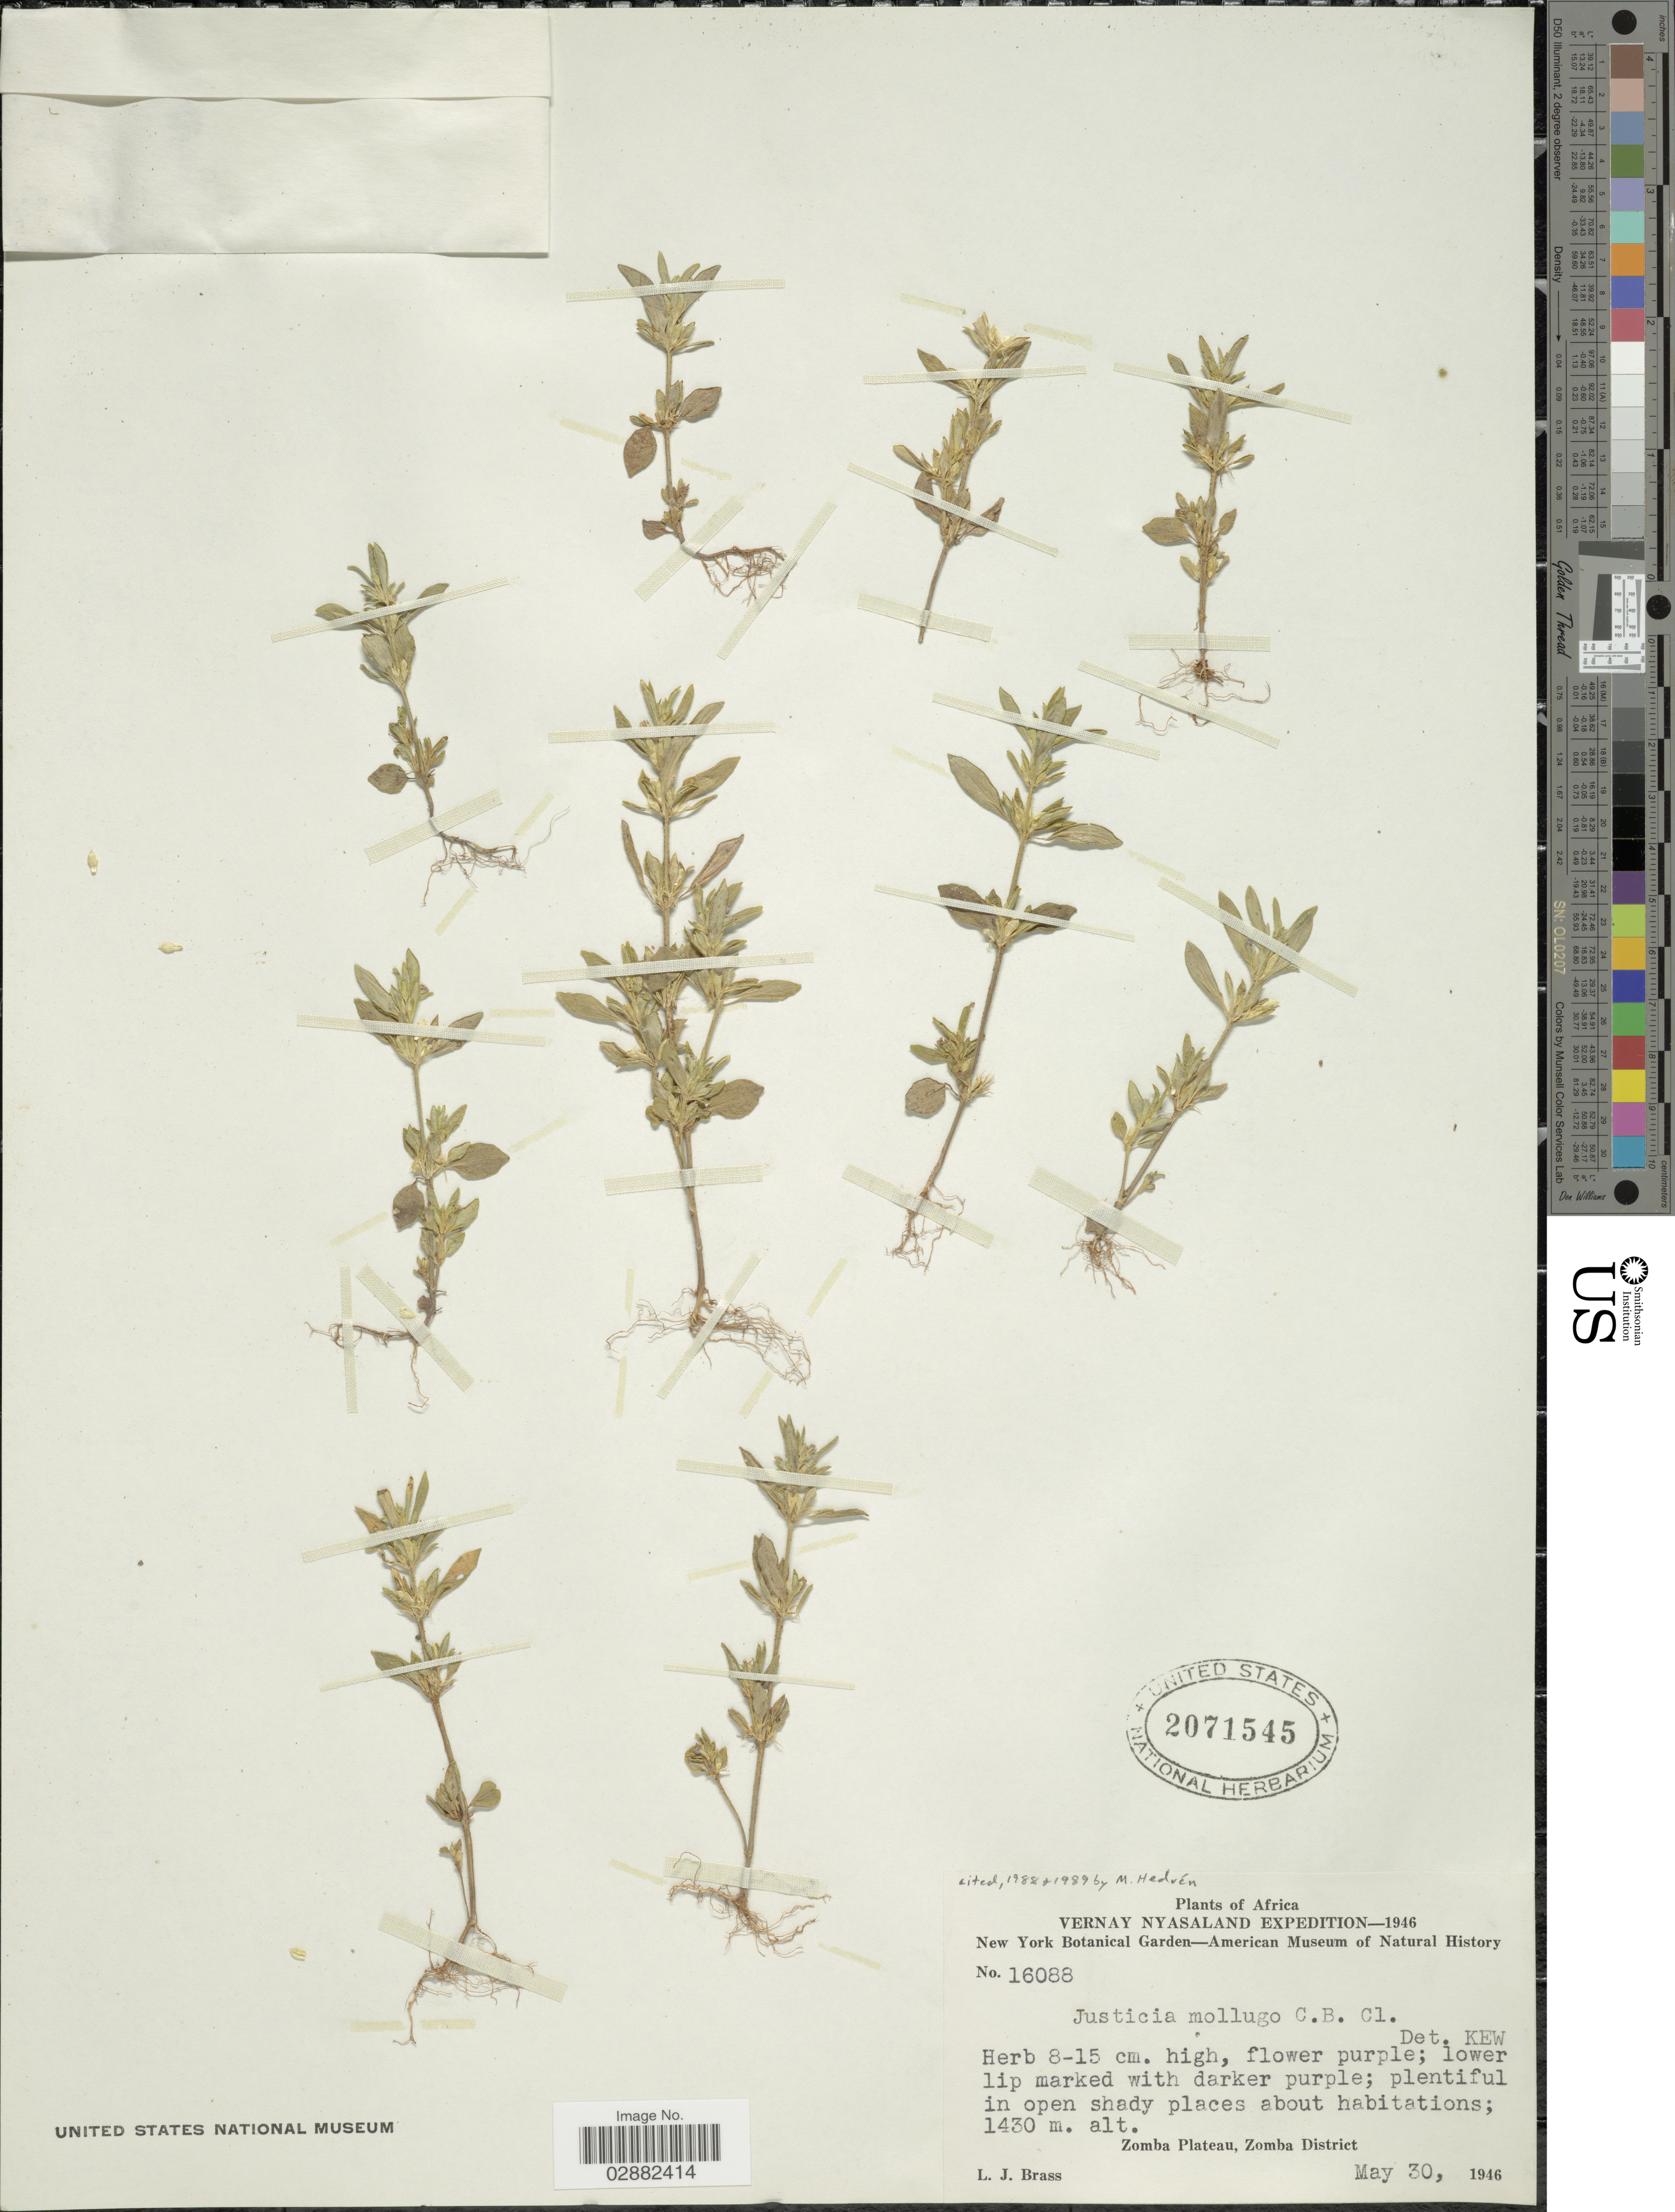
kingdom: Plantae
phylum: Tracheophyta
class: Magnoliopsida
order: Lamiales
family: Acanthaceae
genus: Justicia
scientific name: Justicia mollugo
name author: C.B. Clarke in Dyer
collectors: L. J. Brass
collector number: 16088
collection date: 1946-05-30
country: Malawi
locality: Vernay Nyasaland, Zomba Plateau, Zomba District.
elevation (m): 1430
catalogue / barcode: US 2071545